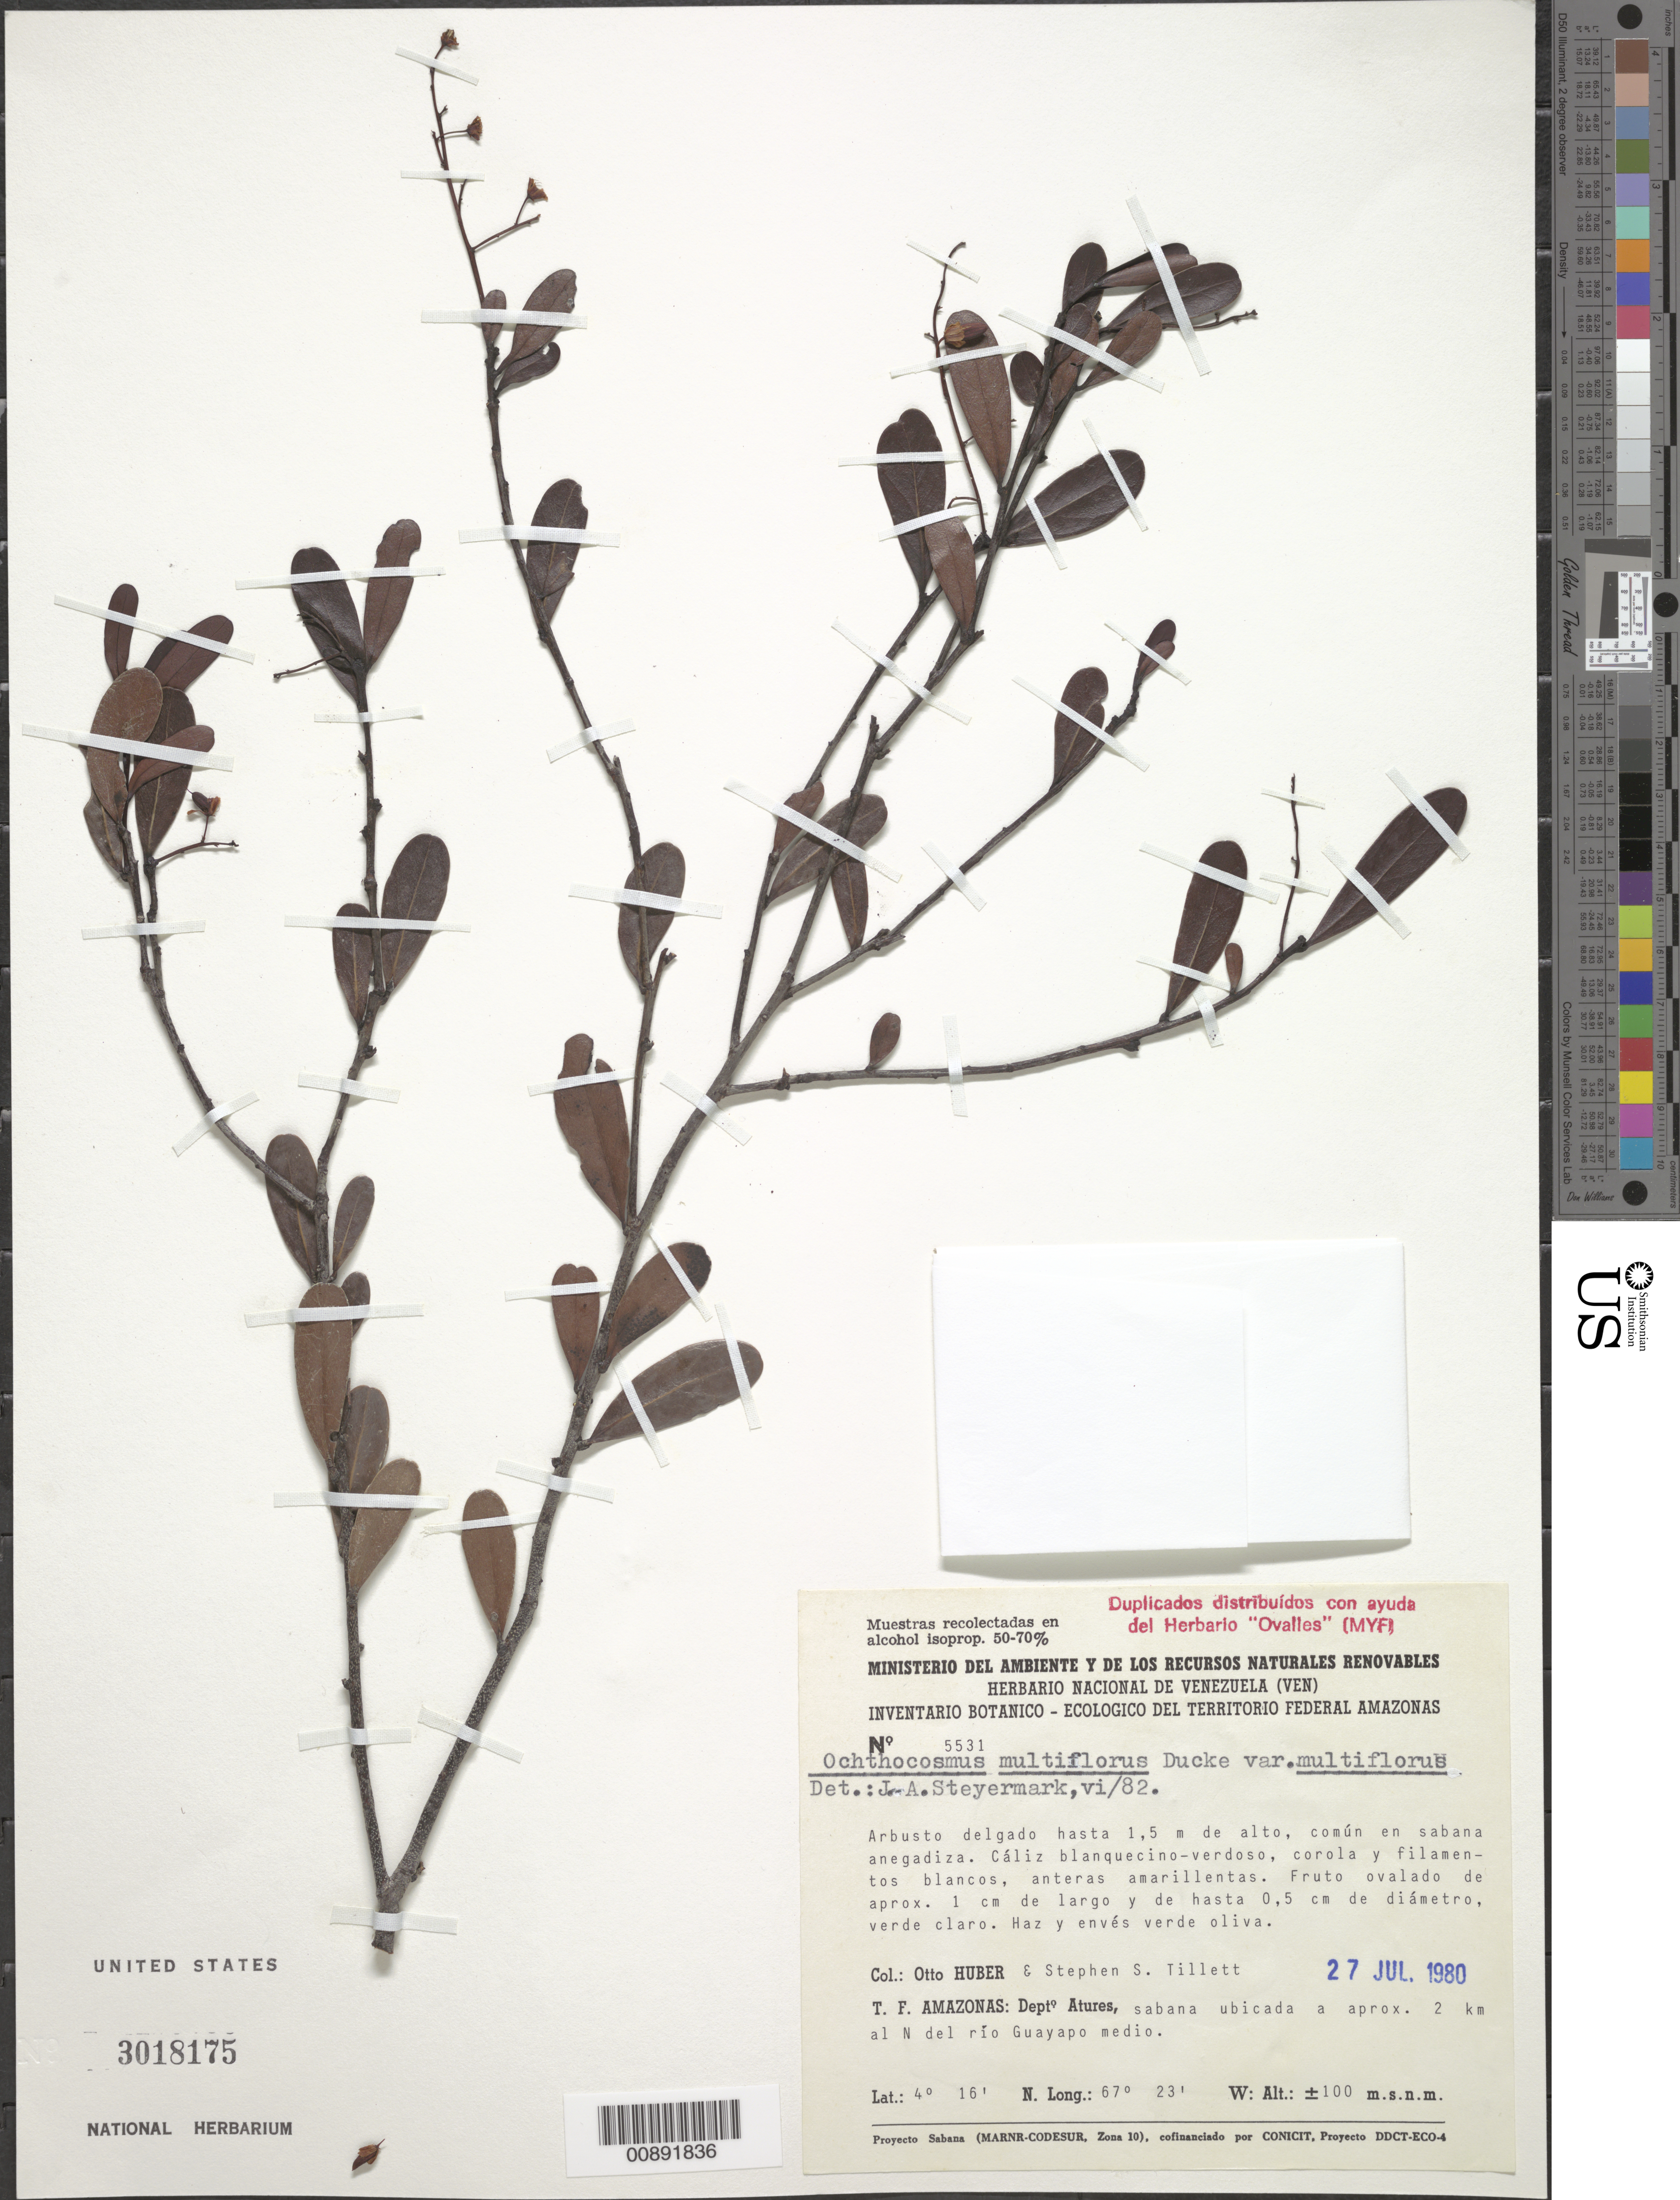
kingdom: Plantae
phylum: Tracheophyta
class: Magnoliopsida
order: Malpighiales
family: Ixonanthaceae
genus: Ochthocosmus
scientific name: Ochthocosmus multiflorus var. multiflorus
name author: Ducke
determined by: Steyermark, Julian A., (VEN)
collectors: O. Huber & S. S. Tillett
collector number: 5531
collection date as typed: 27-Jul-80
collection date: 1980-07-27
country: Venezuela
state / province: Amazonas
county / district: Atures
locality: Río Guayapo medio, a unos 2 km al N del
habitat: Sabana ubicada, sabana anegadiza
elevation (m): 100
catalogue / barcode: US 3018175